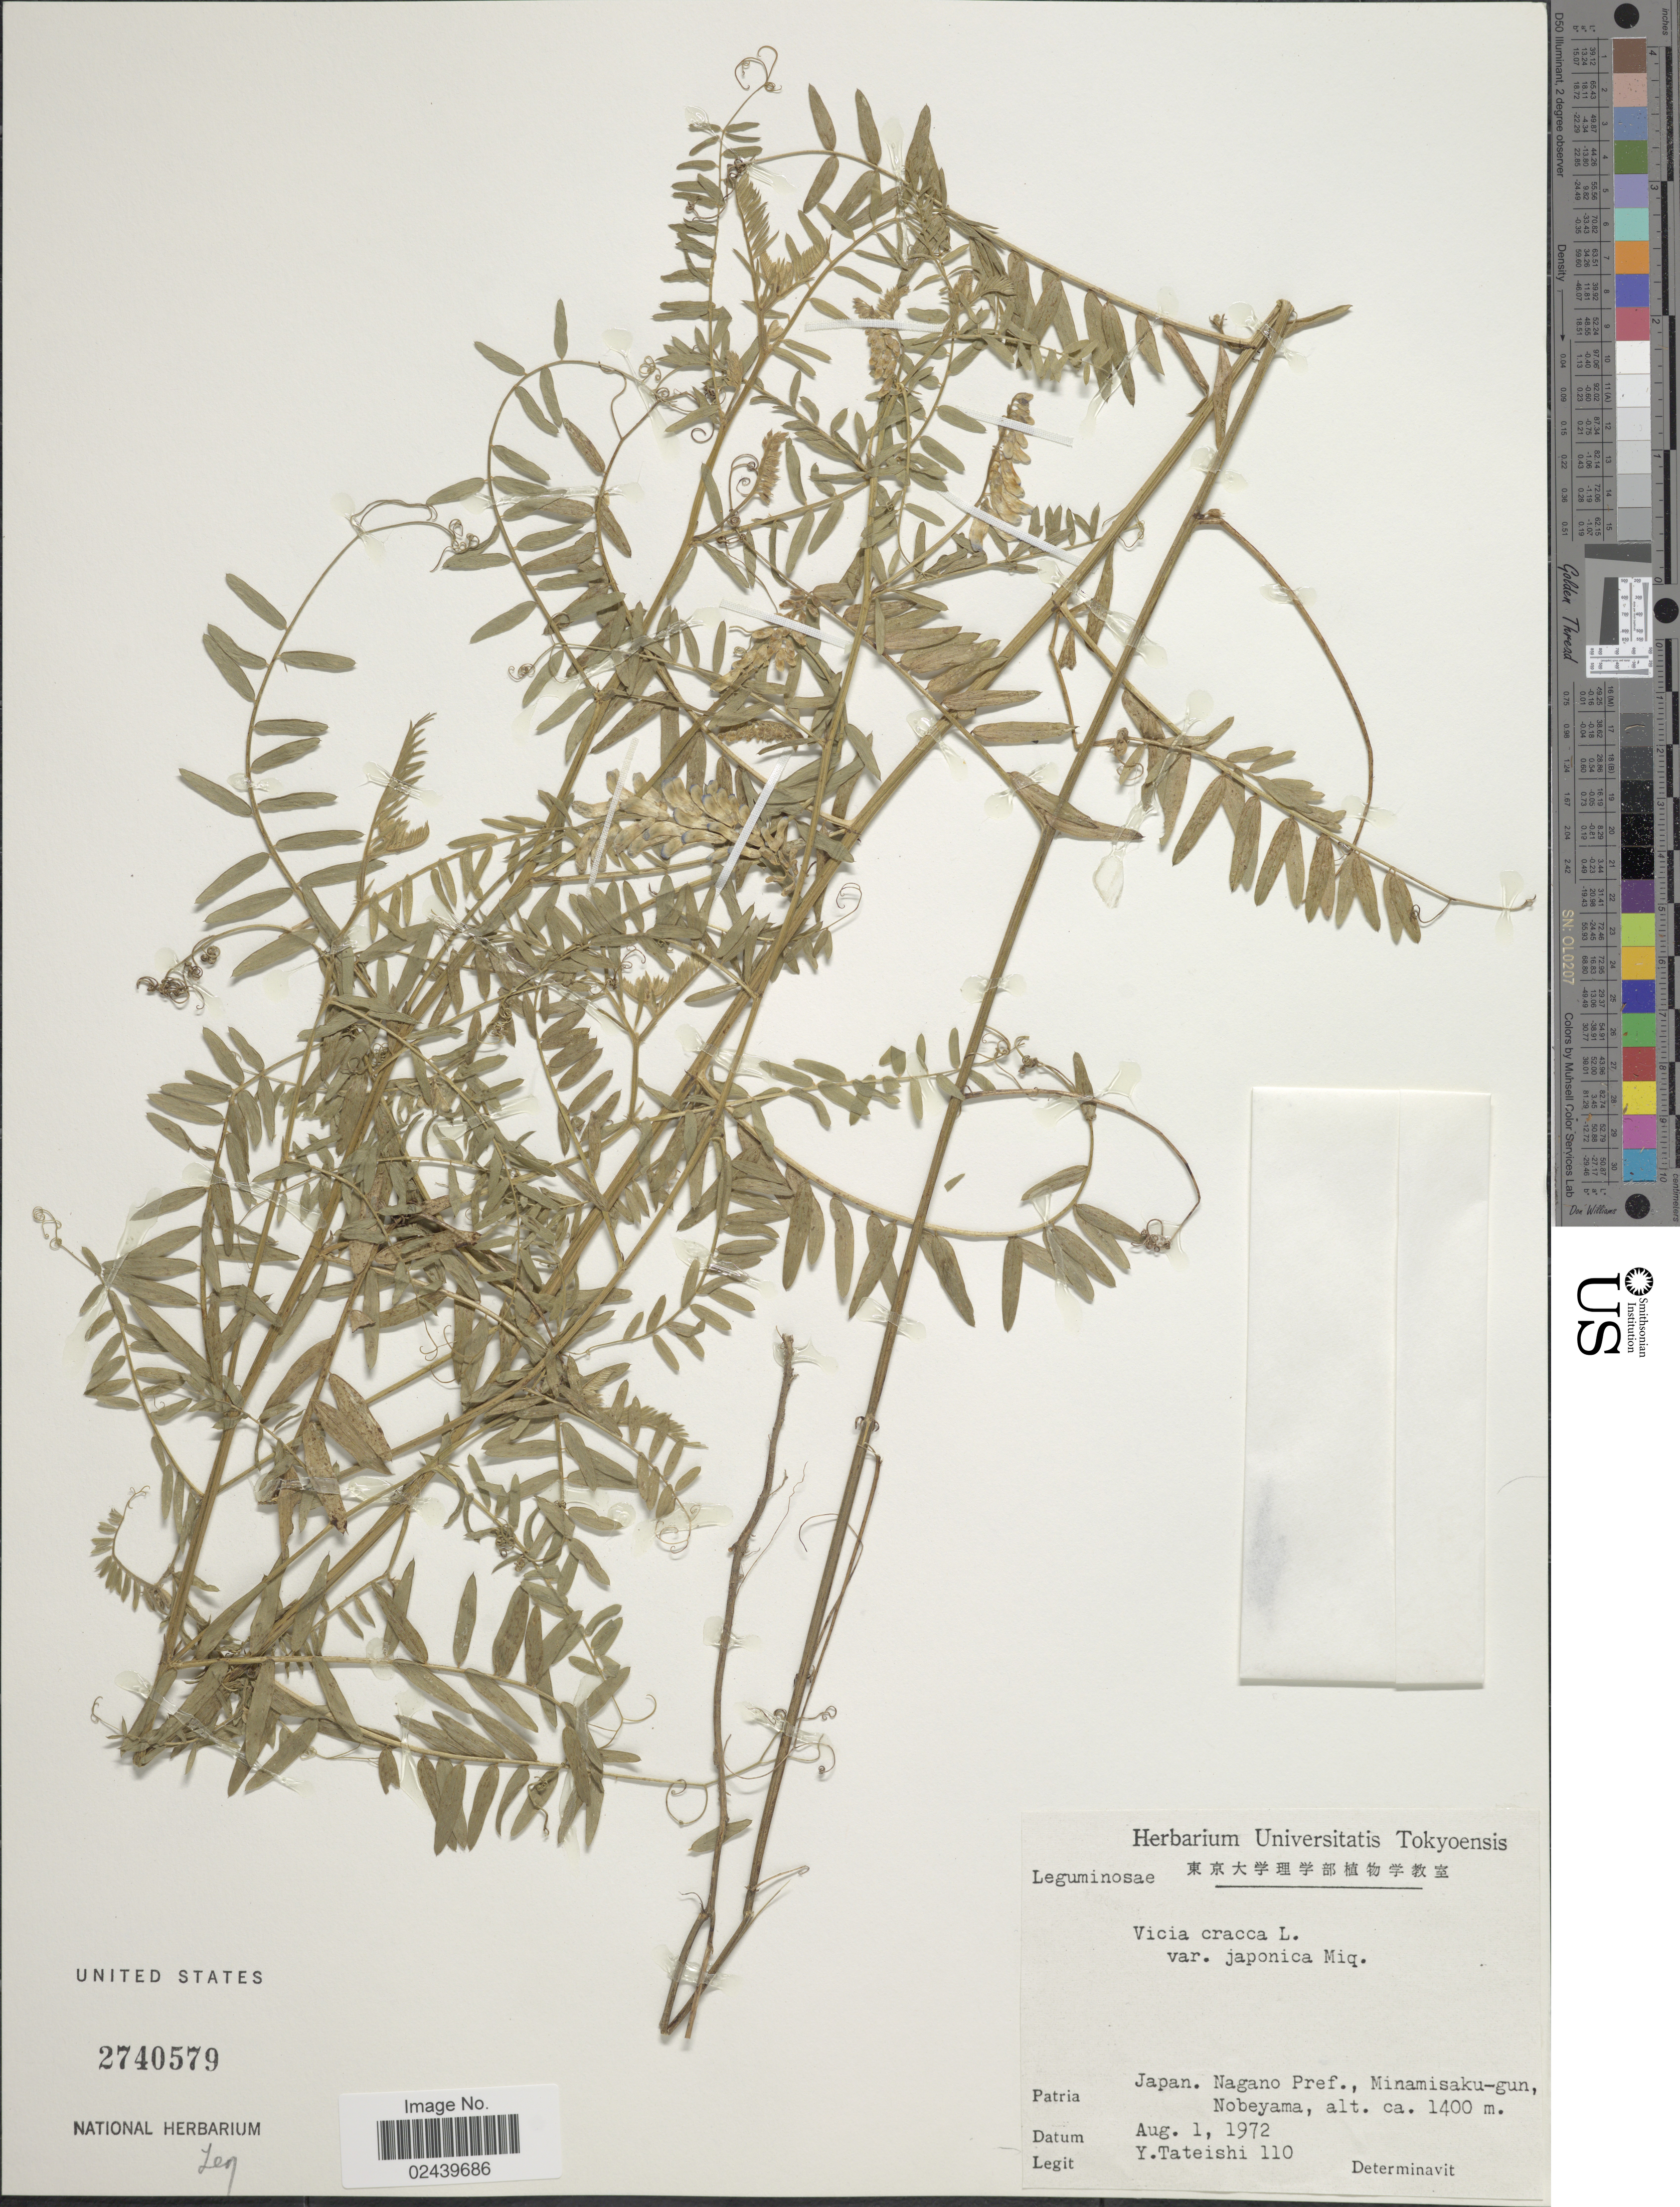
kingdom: Plantae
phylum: Tracheophyta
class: Magnoliopsida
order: Fabales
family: Fabaceae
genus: Vicia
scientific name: Vicia cracca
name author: L.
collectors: Y. Tateishi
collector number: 110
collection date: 1972-08-01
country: Japan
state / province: Nagano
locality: Minamisaku-gun, Nobeyama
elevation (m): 1400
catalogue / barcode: US 2740579